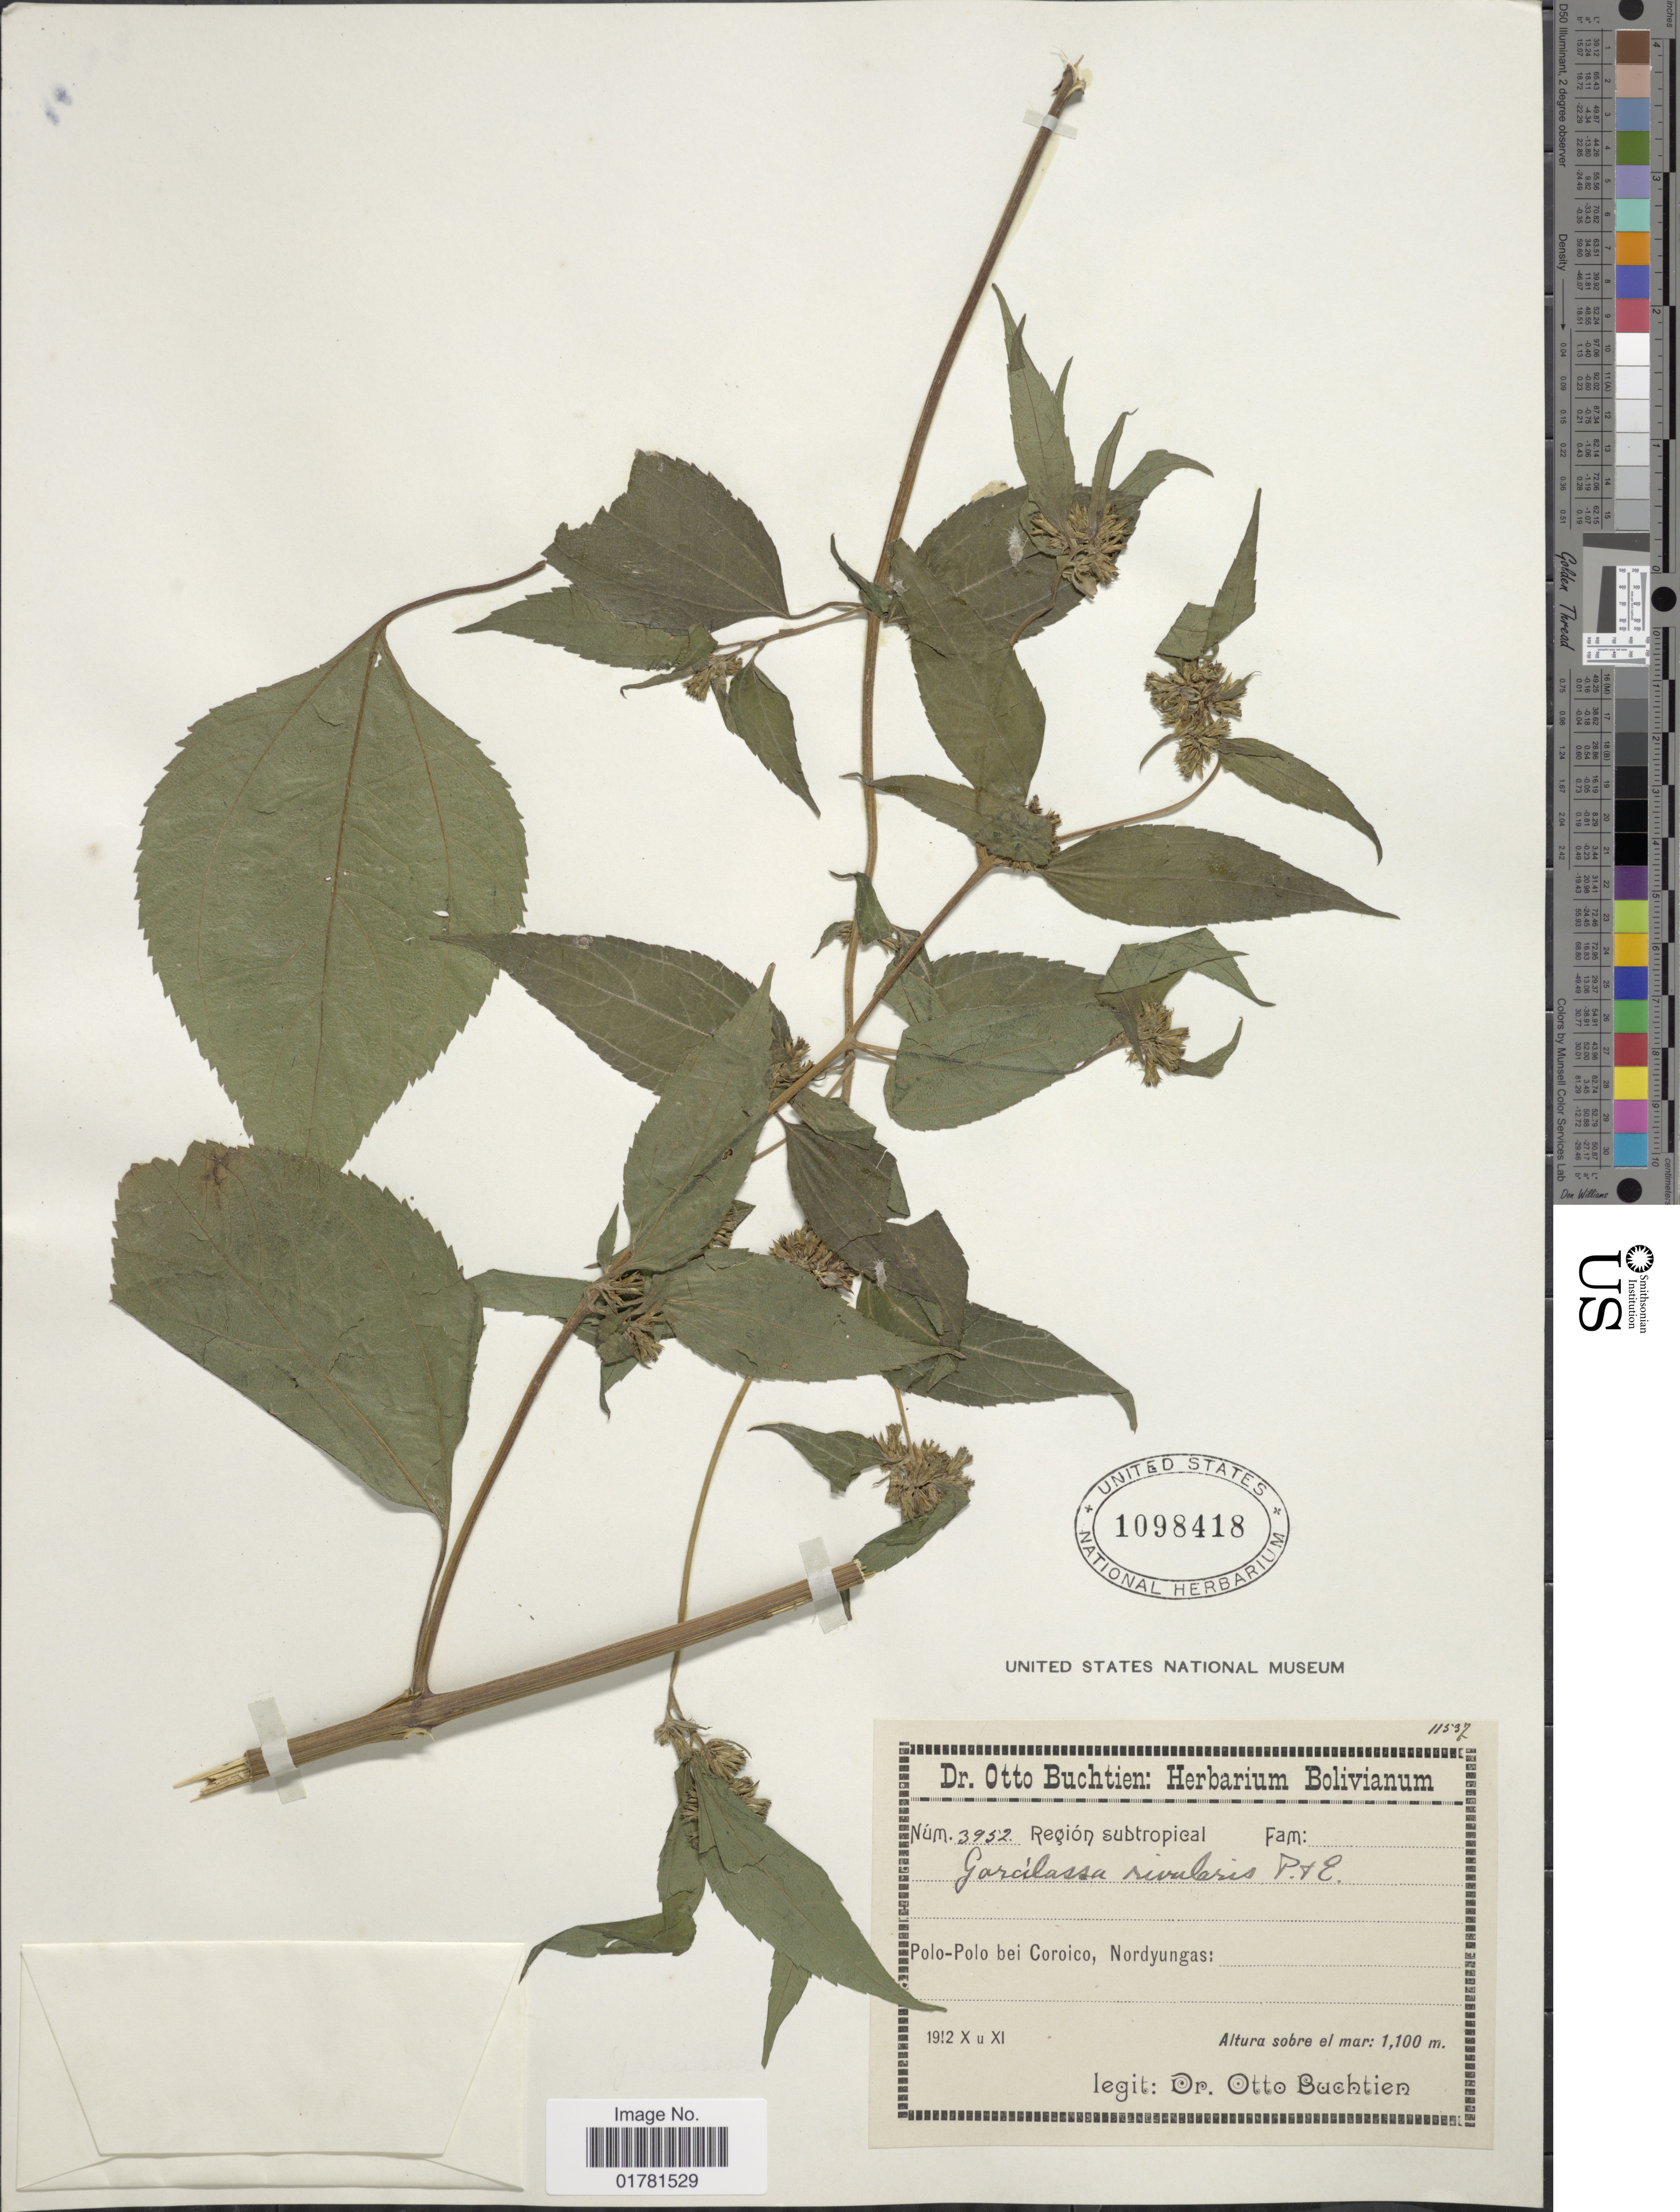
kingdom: Plantae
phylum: Tracheophyta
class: Magnoliopsida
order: Asterales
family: Asteraceae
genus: Garcilassa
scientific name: Garcilassa rivularis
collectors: O. Buchtien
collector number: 3952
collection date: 1912-10/1912-11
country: Bolivia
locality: Polo-Polo bei Coroico, Nordyungas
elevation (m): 1100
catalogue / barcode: US 1098418